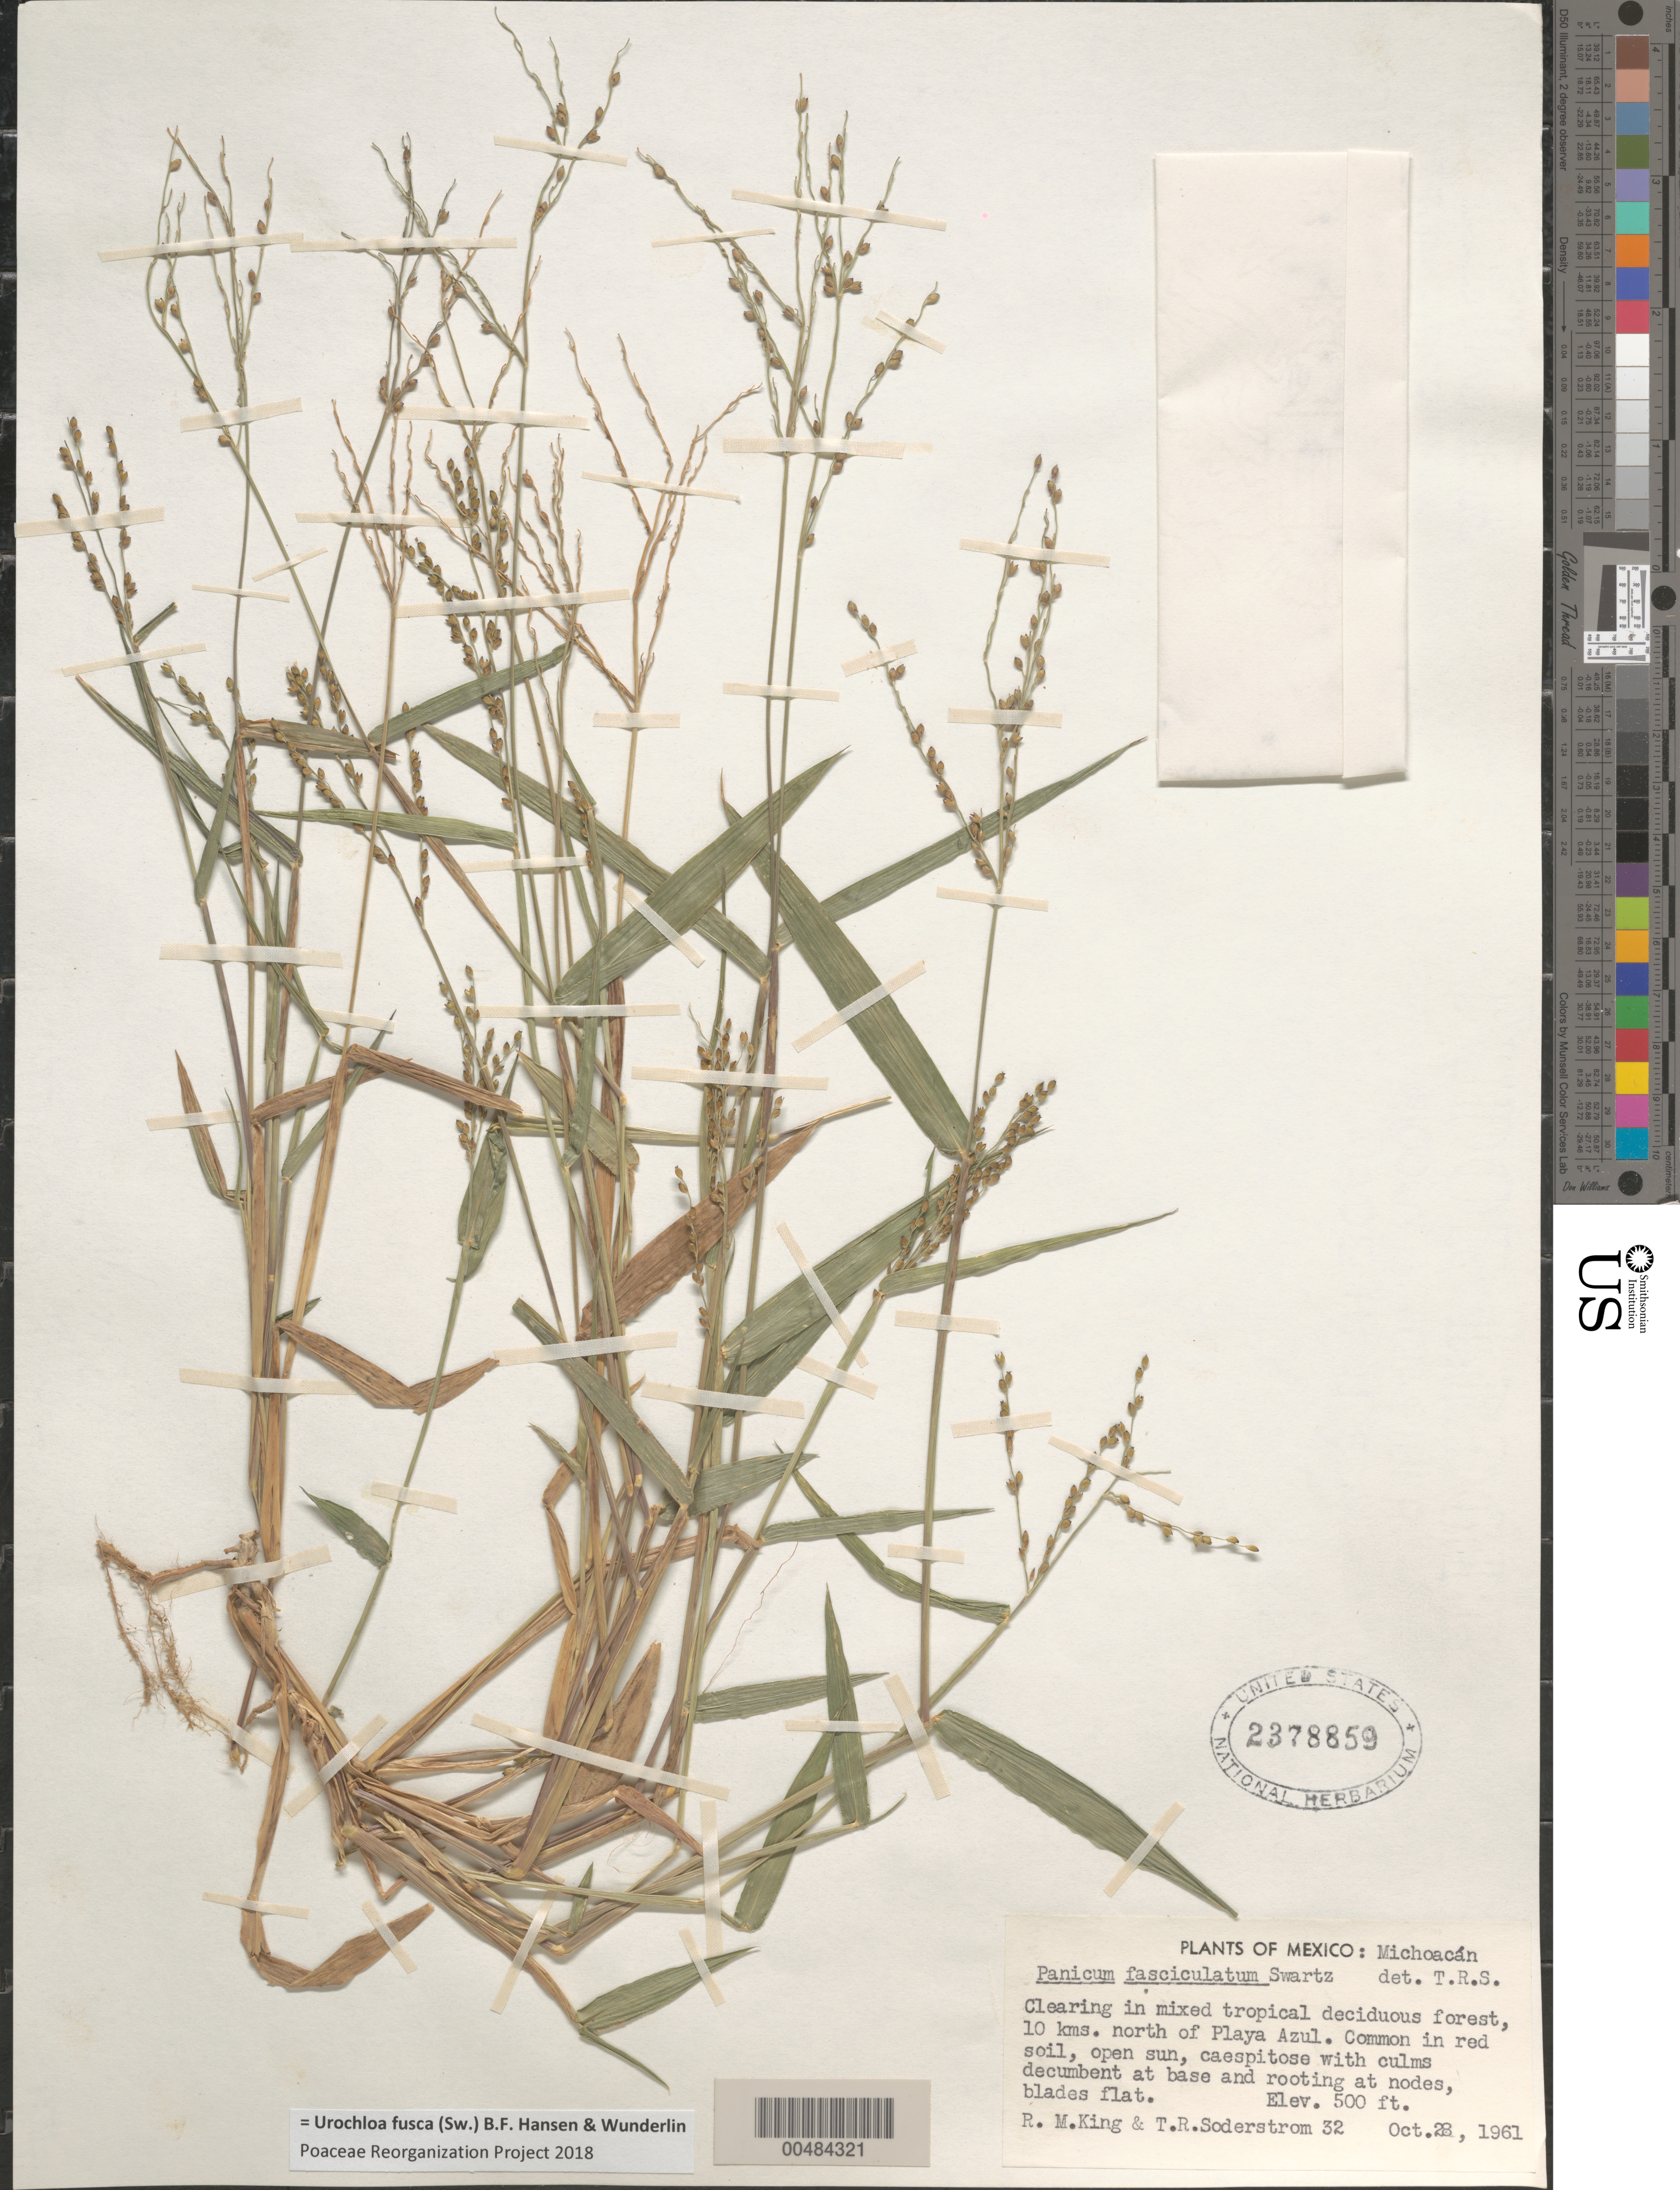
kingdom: Plantae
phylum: Tracheophyta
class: Liliopsida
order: Poales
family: Poaceae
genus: Urochloa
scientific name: Urochloa fusca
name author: (Sw.) B.F. Hansen & Wunderlin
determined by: Poaceae Reorganization Project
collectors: R. M. King & T. R. Soderstrom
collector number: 32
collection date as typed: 28 Oct 1961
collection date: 1961-10-28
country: Mexico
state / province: Michoacán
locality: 10 km N of Playa Azul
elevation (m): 152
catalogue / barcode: US 2378859